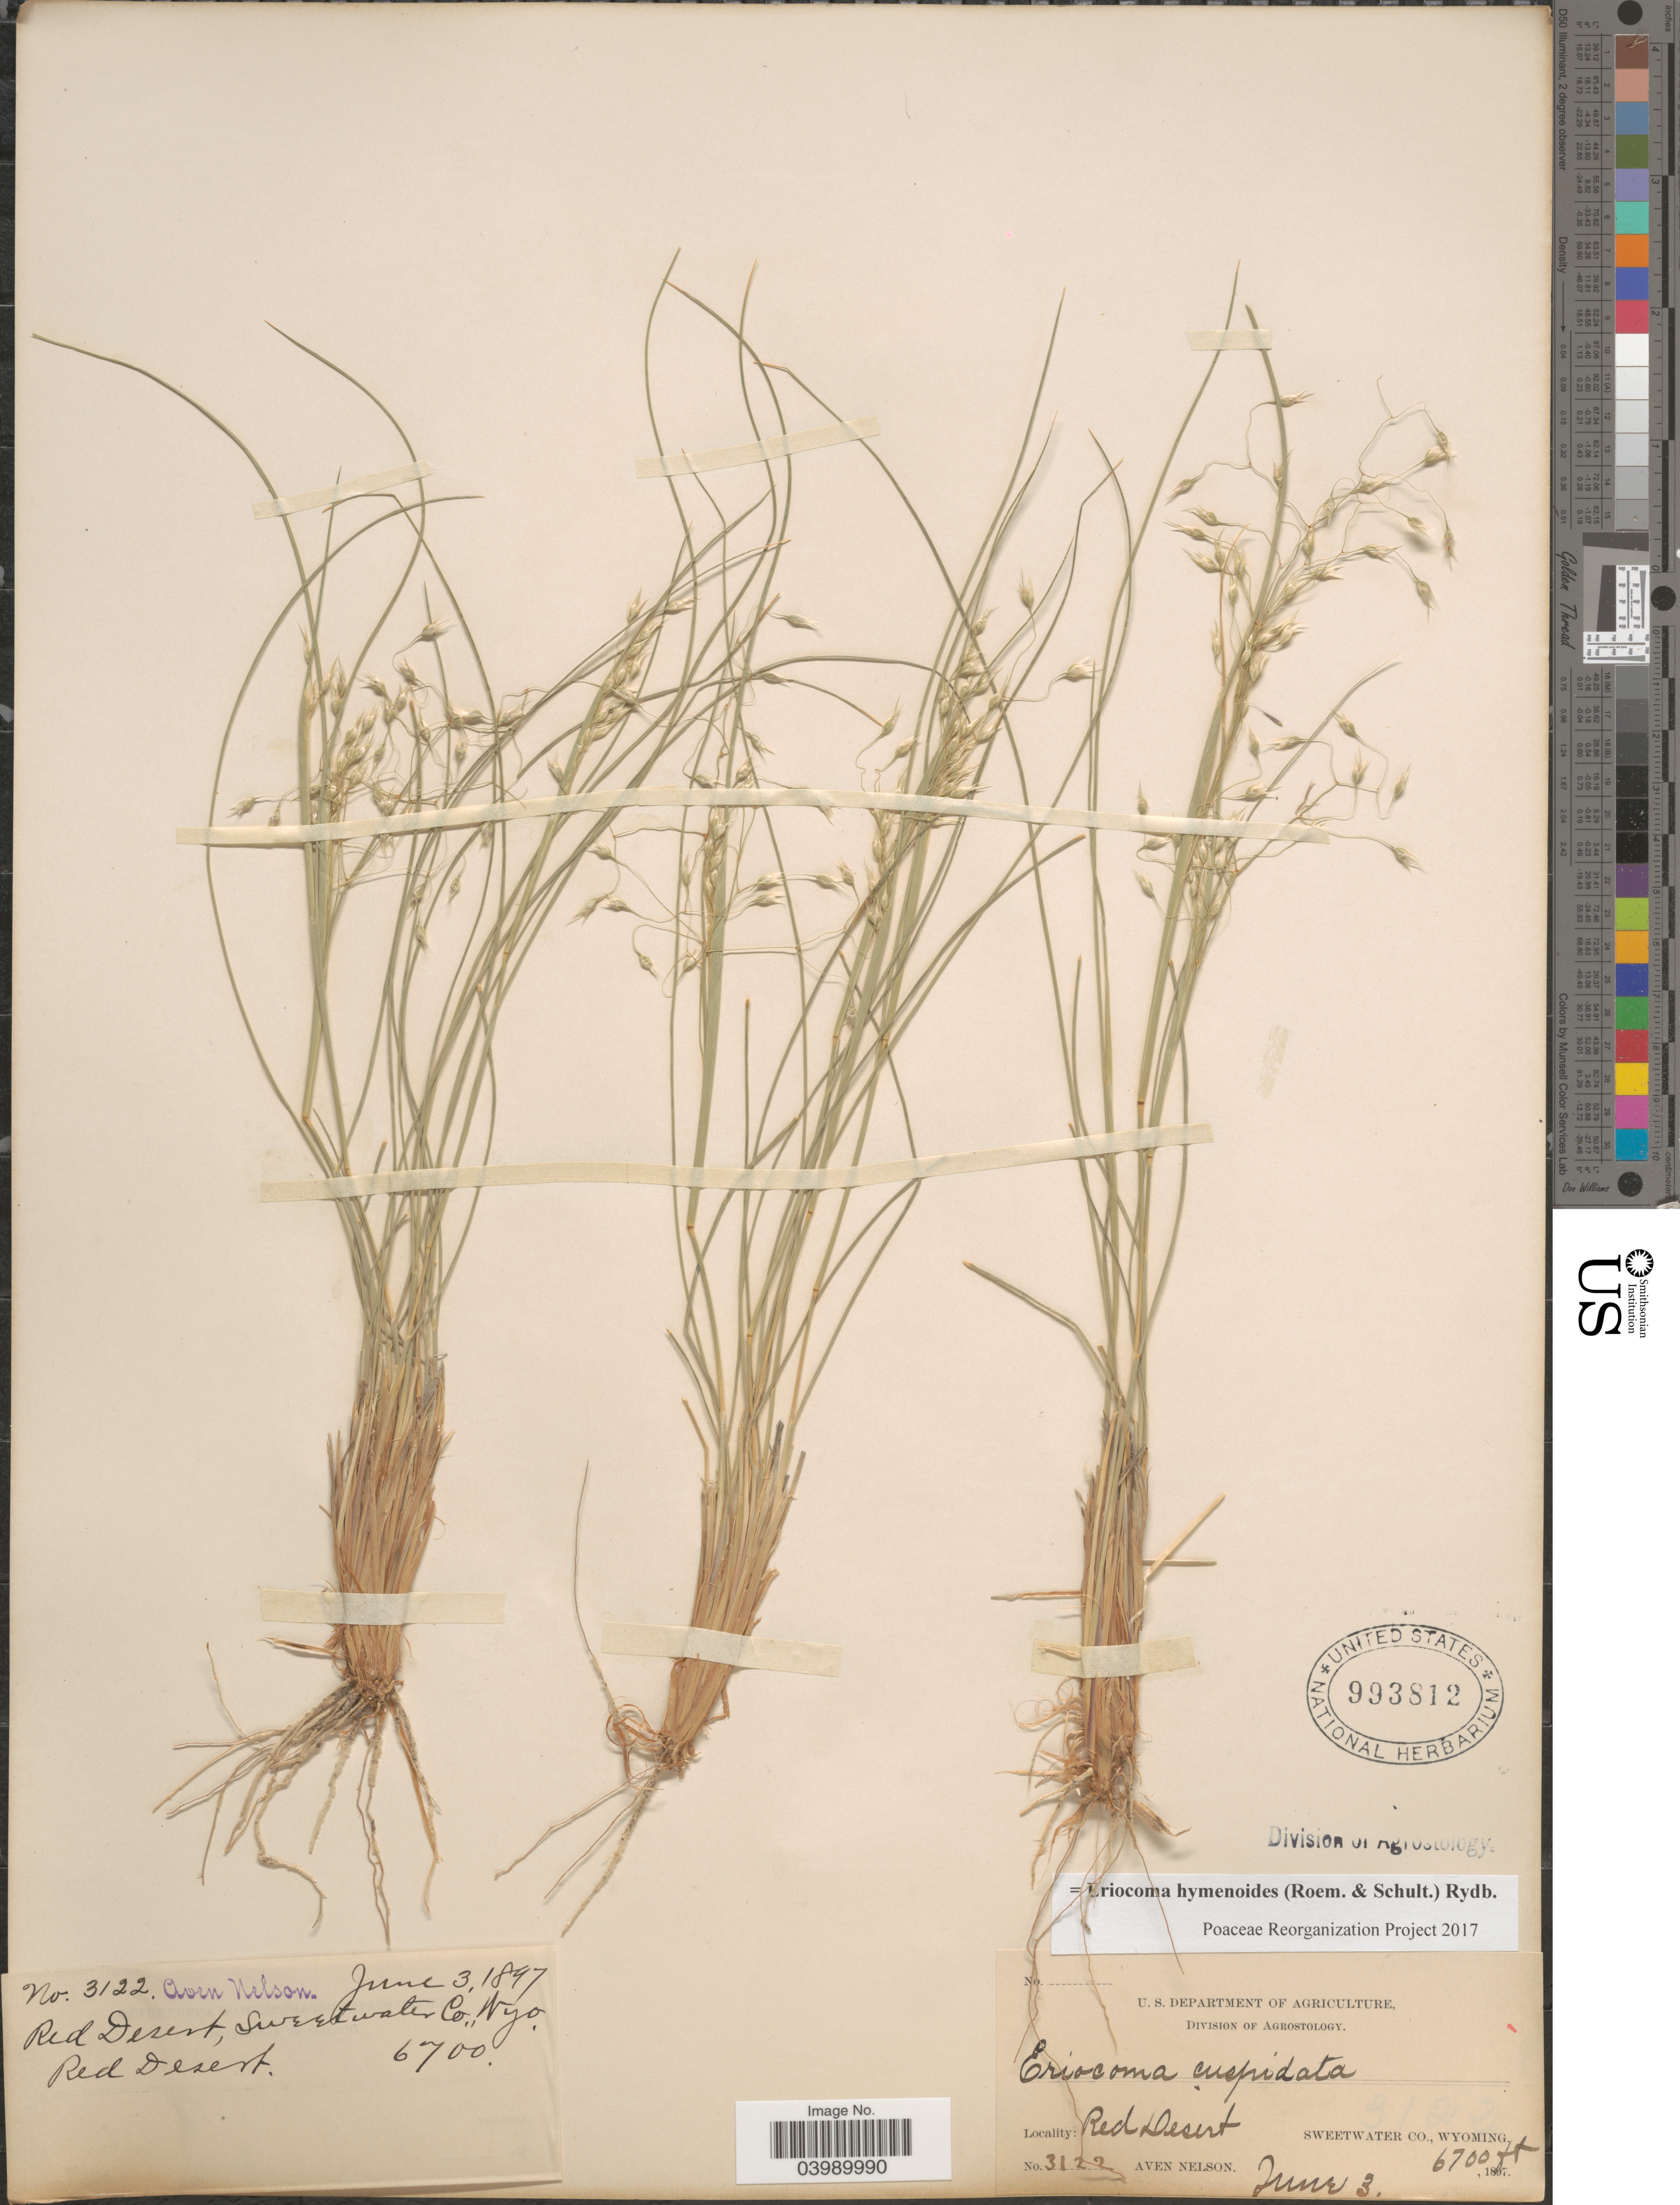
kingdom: Plantae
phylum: Tracheophyta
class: Liliopsida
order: Poales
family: Poaceae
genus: Eriocoma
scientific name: Eriocoma hymenoides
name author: (Roem. & Schult.) Rydb.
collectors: A. Nelson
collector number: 3122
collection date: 1897-06-03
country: United States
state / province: Wyoming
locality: Red Desert, Sweetwater Co.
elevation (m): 2042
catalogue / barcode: US 993812